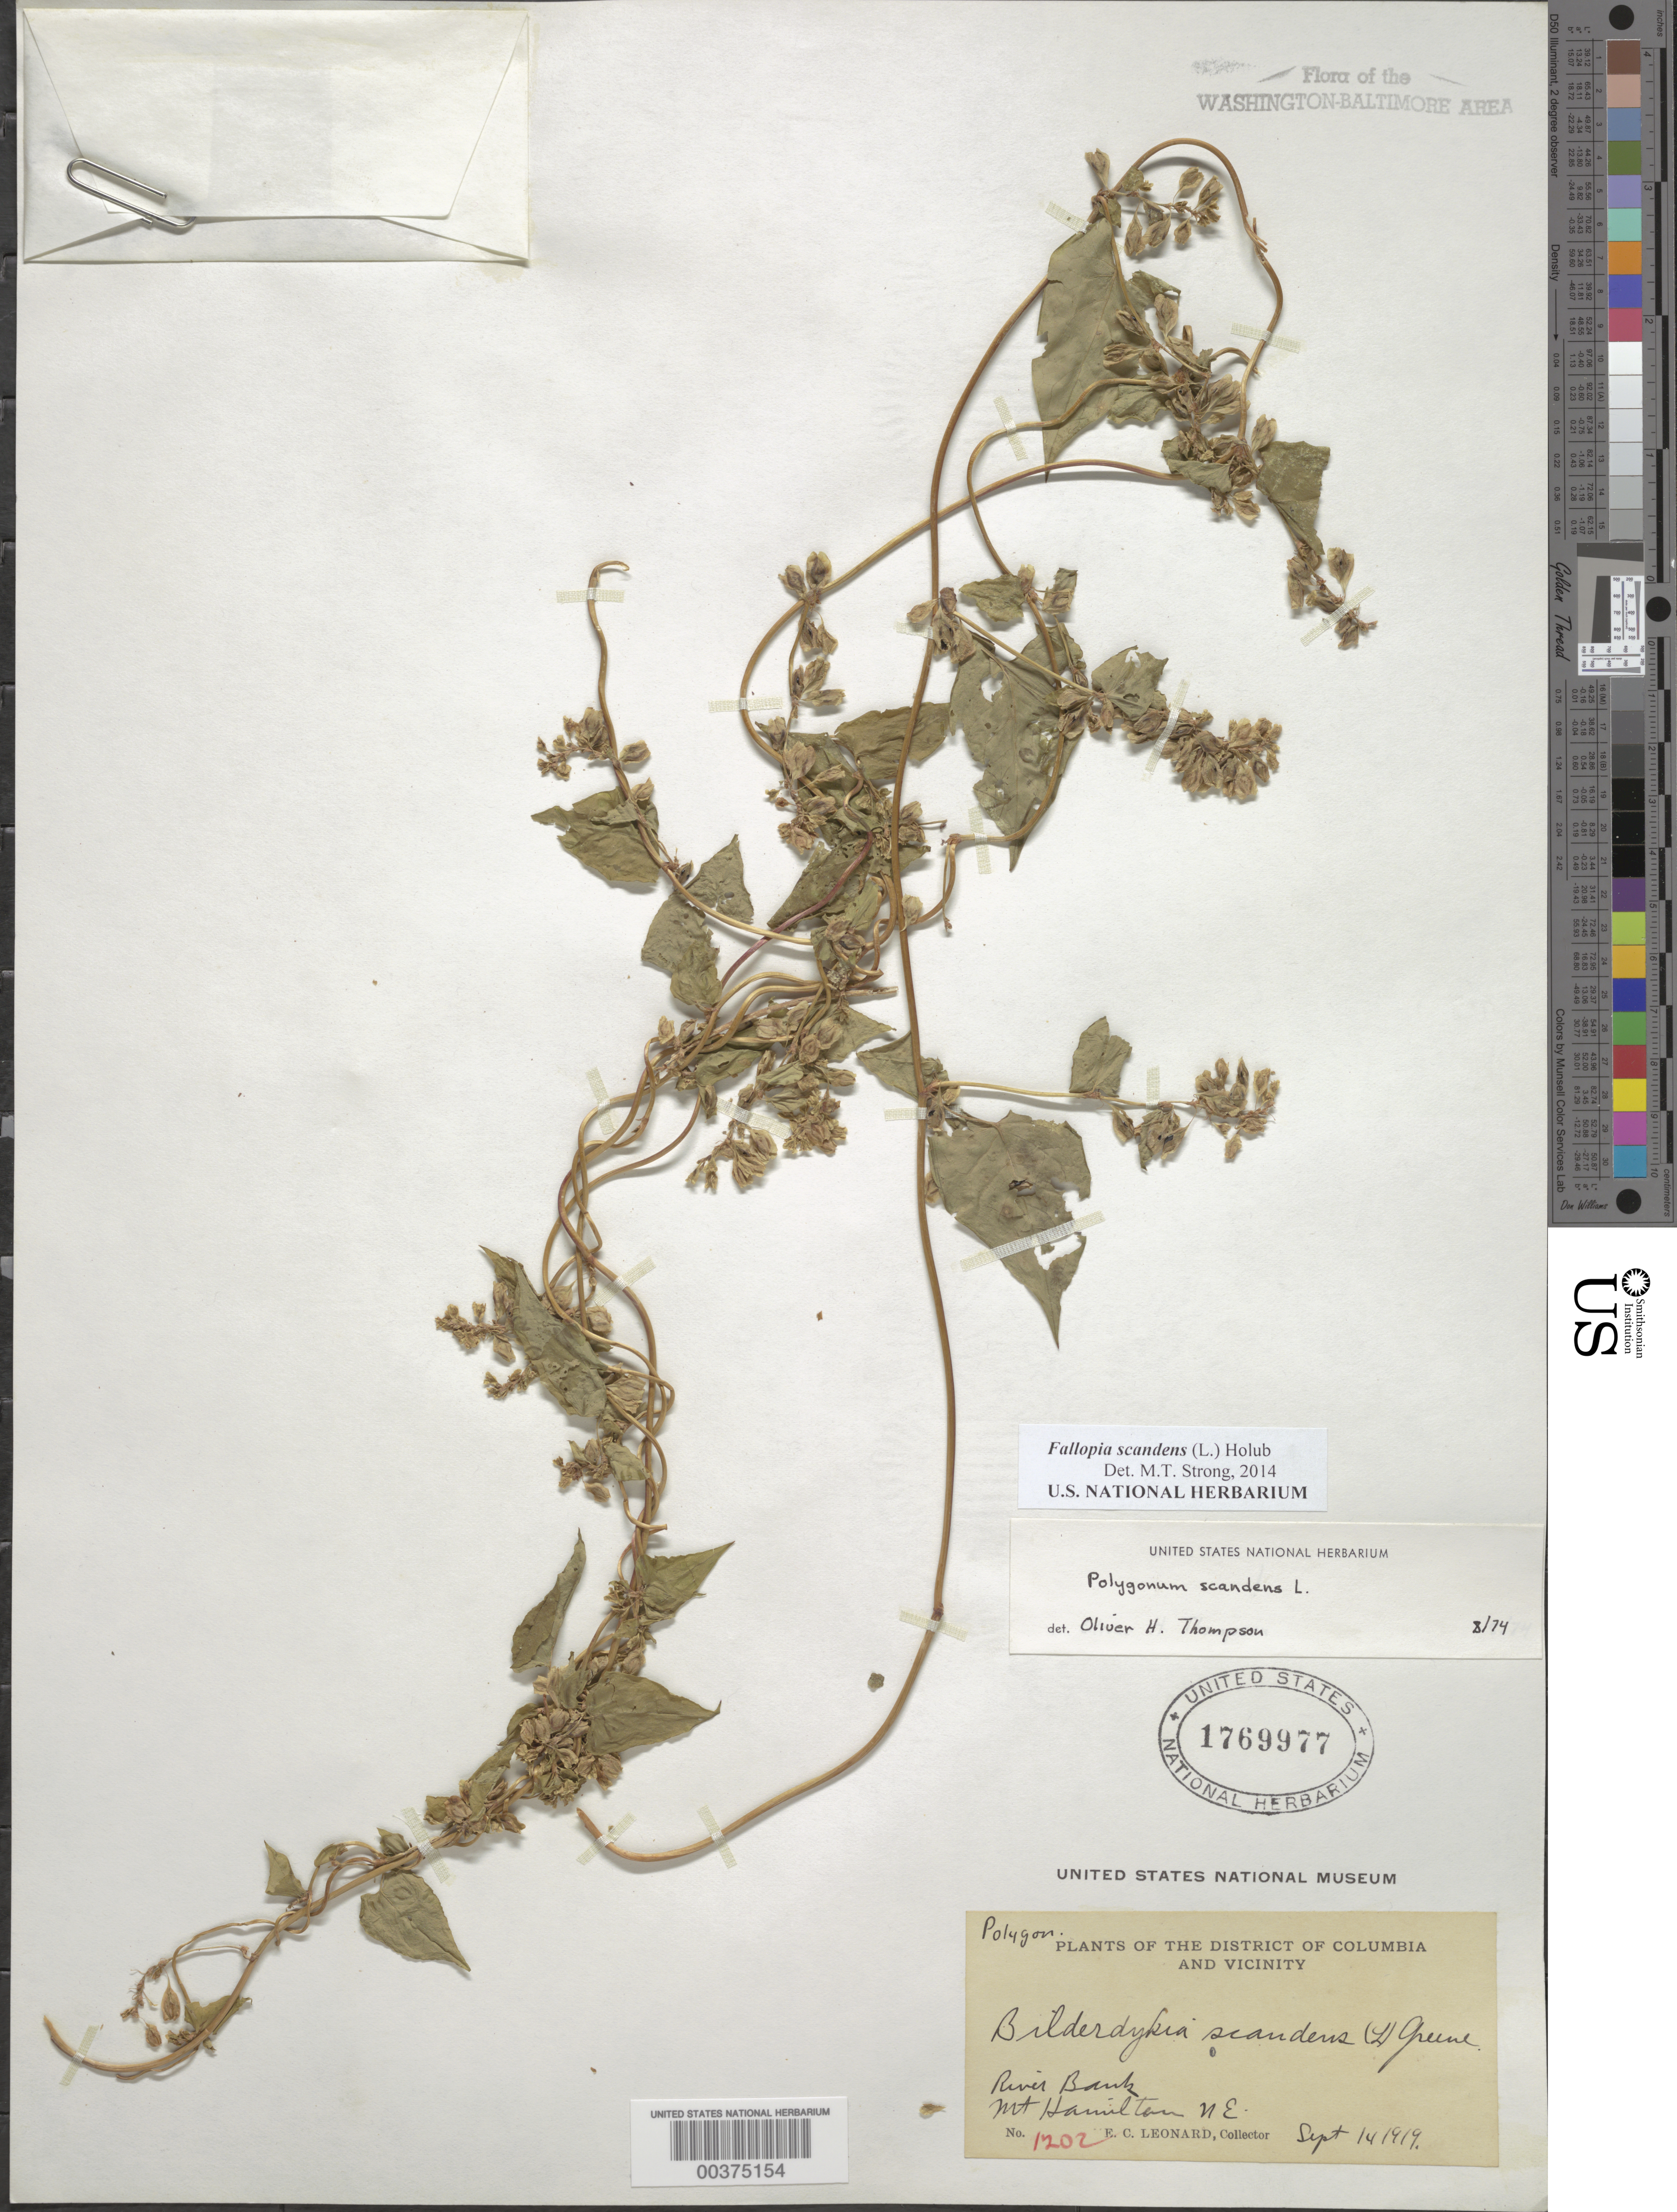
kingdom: Plantae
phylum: Tracheophyta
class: Magnoliopsida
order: Caryophyllales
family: Polygonaceae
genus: Fallopia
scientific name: Fallopia scandens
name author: (L.) Holub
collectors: E. C. Leonard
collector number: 1202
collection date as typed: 14 Sep 1919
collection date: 1919-09-14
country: United States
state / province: District of Columbia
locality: Mount Hamilton, river bank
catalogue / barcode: US 1769977